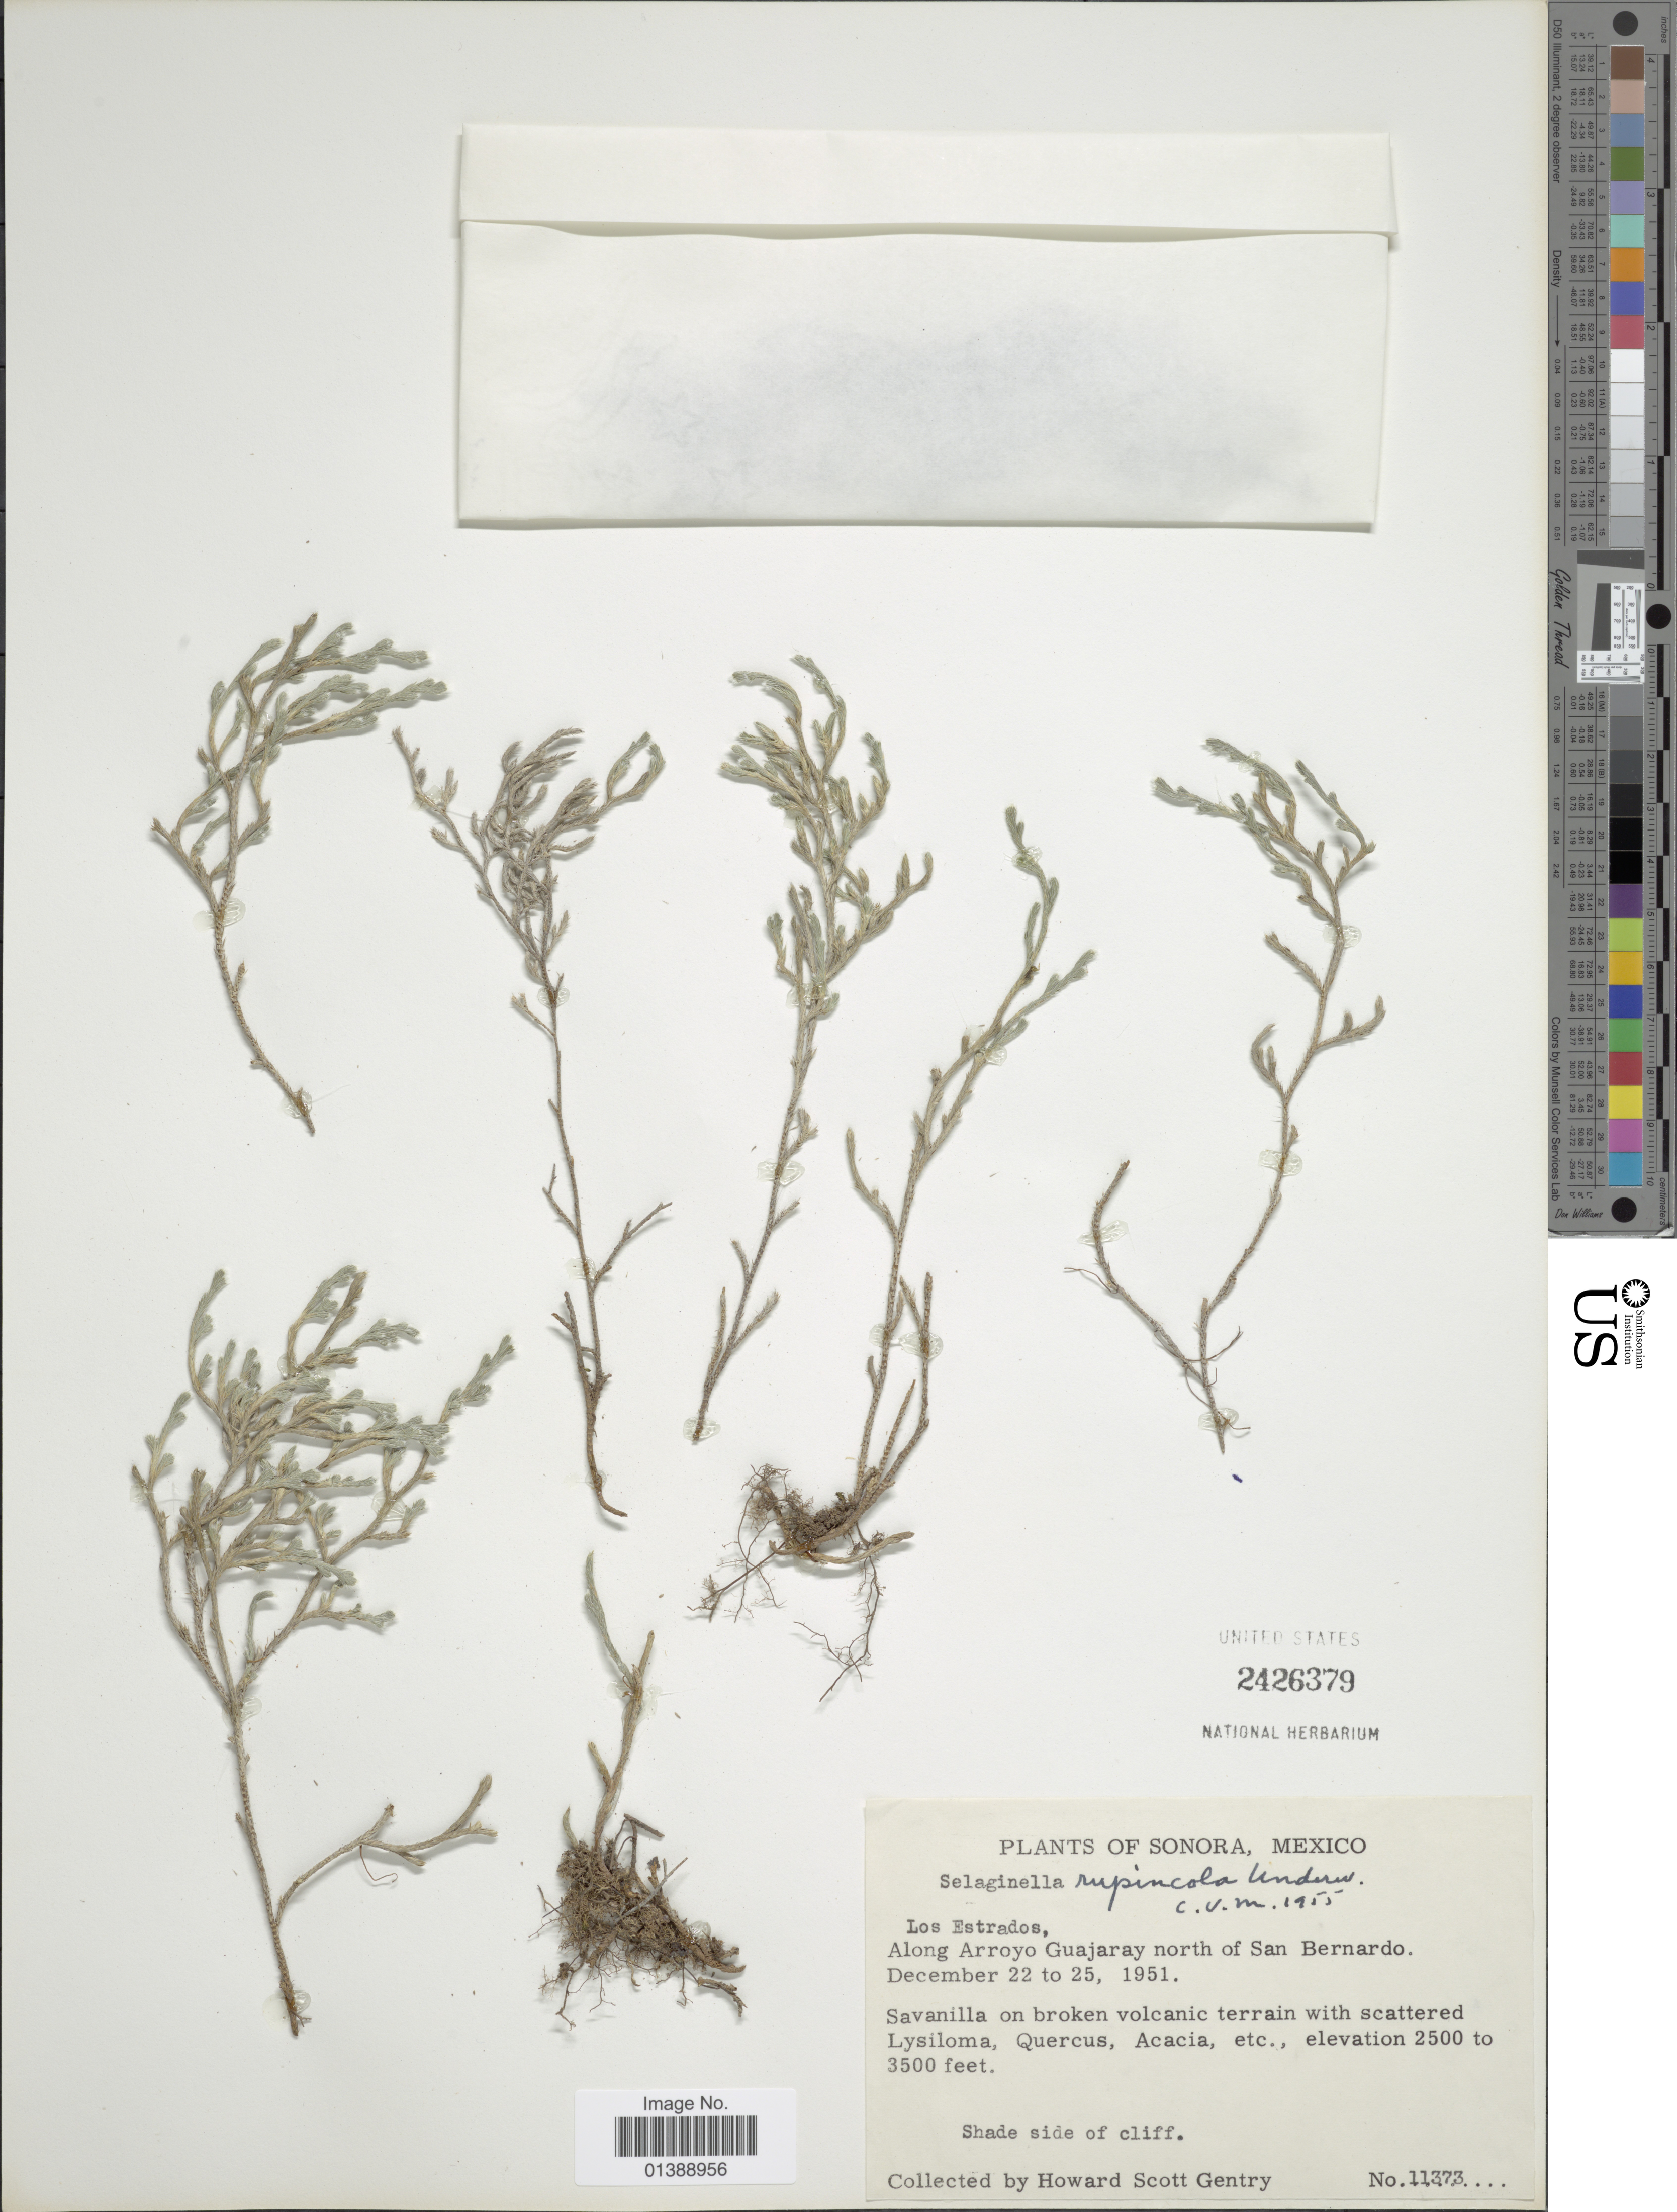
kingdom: Plantae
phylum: Tracheophyta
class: Lycopodiopsida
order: Selaginellales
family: Selaginellaceae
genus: Selaginella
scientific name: Selaginella rupincola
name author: Underw.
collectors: H. S. Gentry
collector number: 11373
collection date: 1951-12-22/1951-12-25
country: Mexico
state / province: Sonora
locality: Los Arroyo Guajaray north of San Bernando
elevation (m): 762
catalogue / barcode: US 2426379